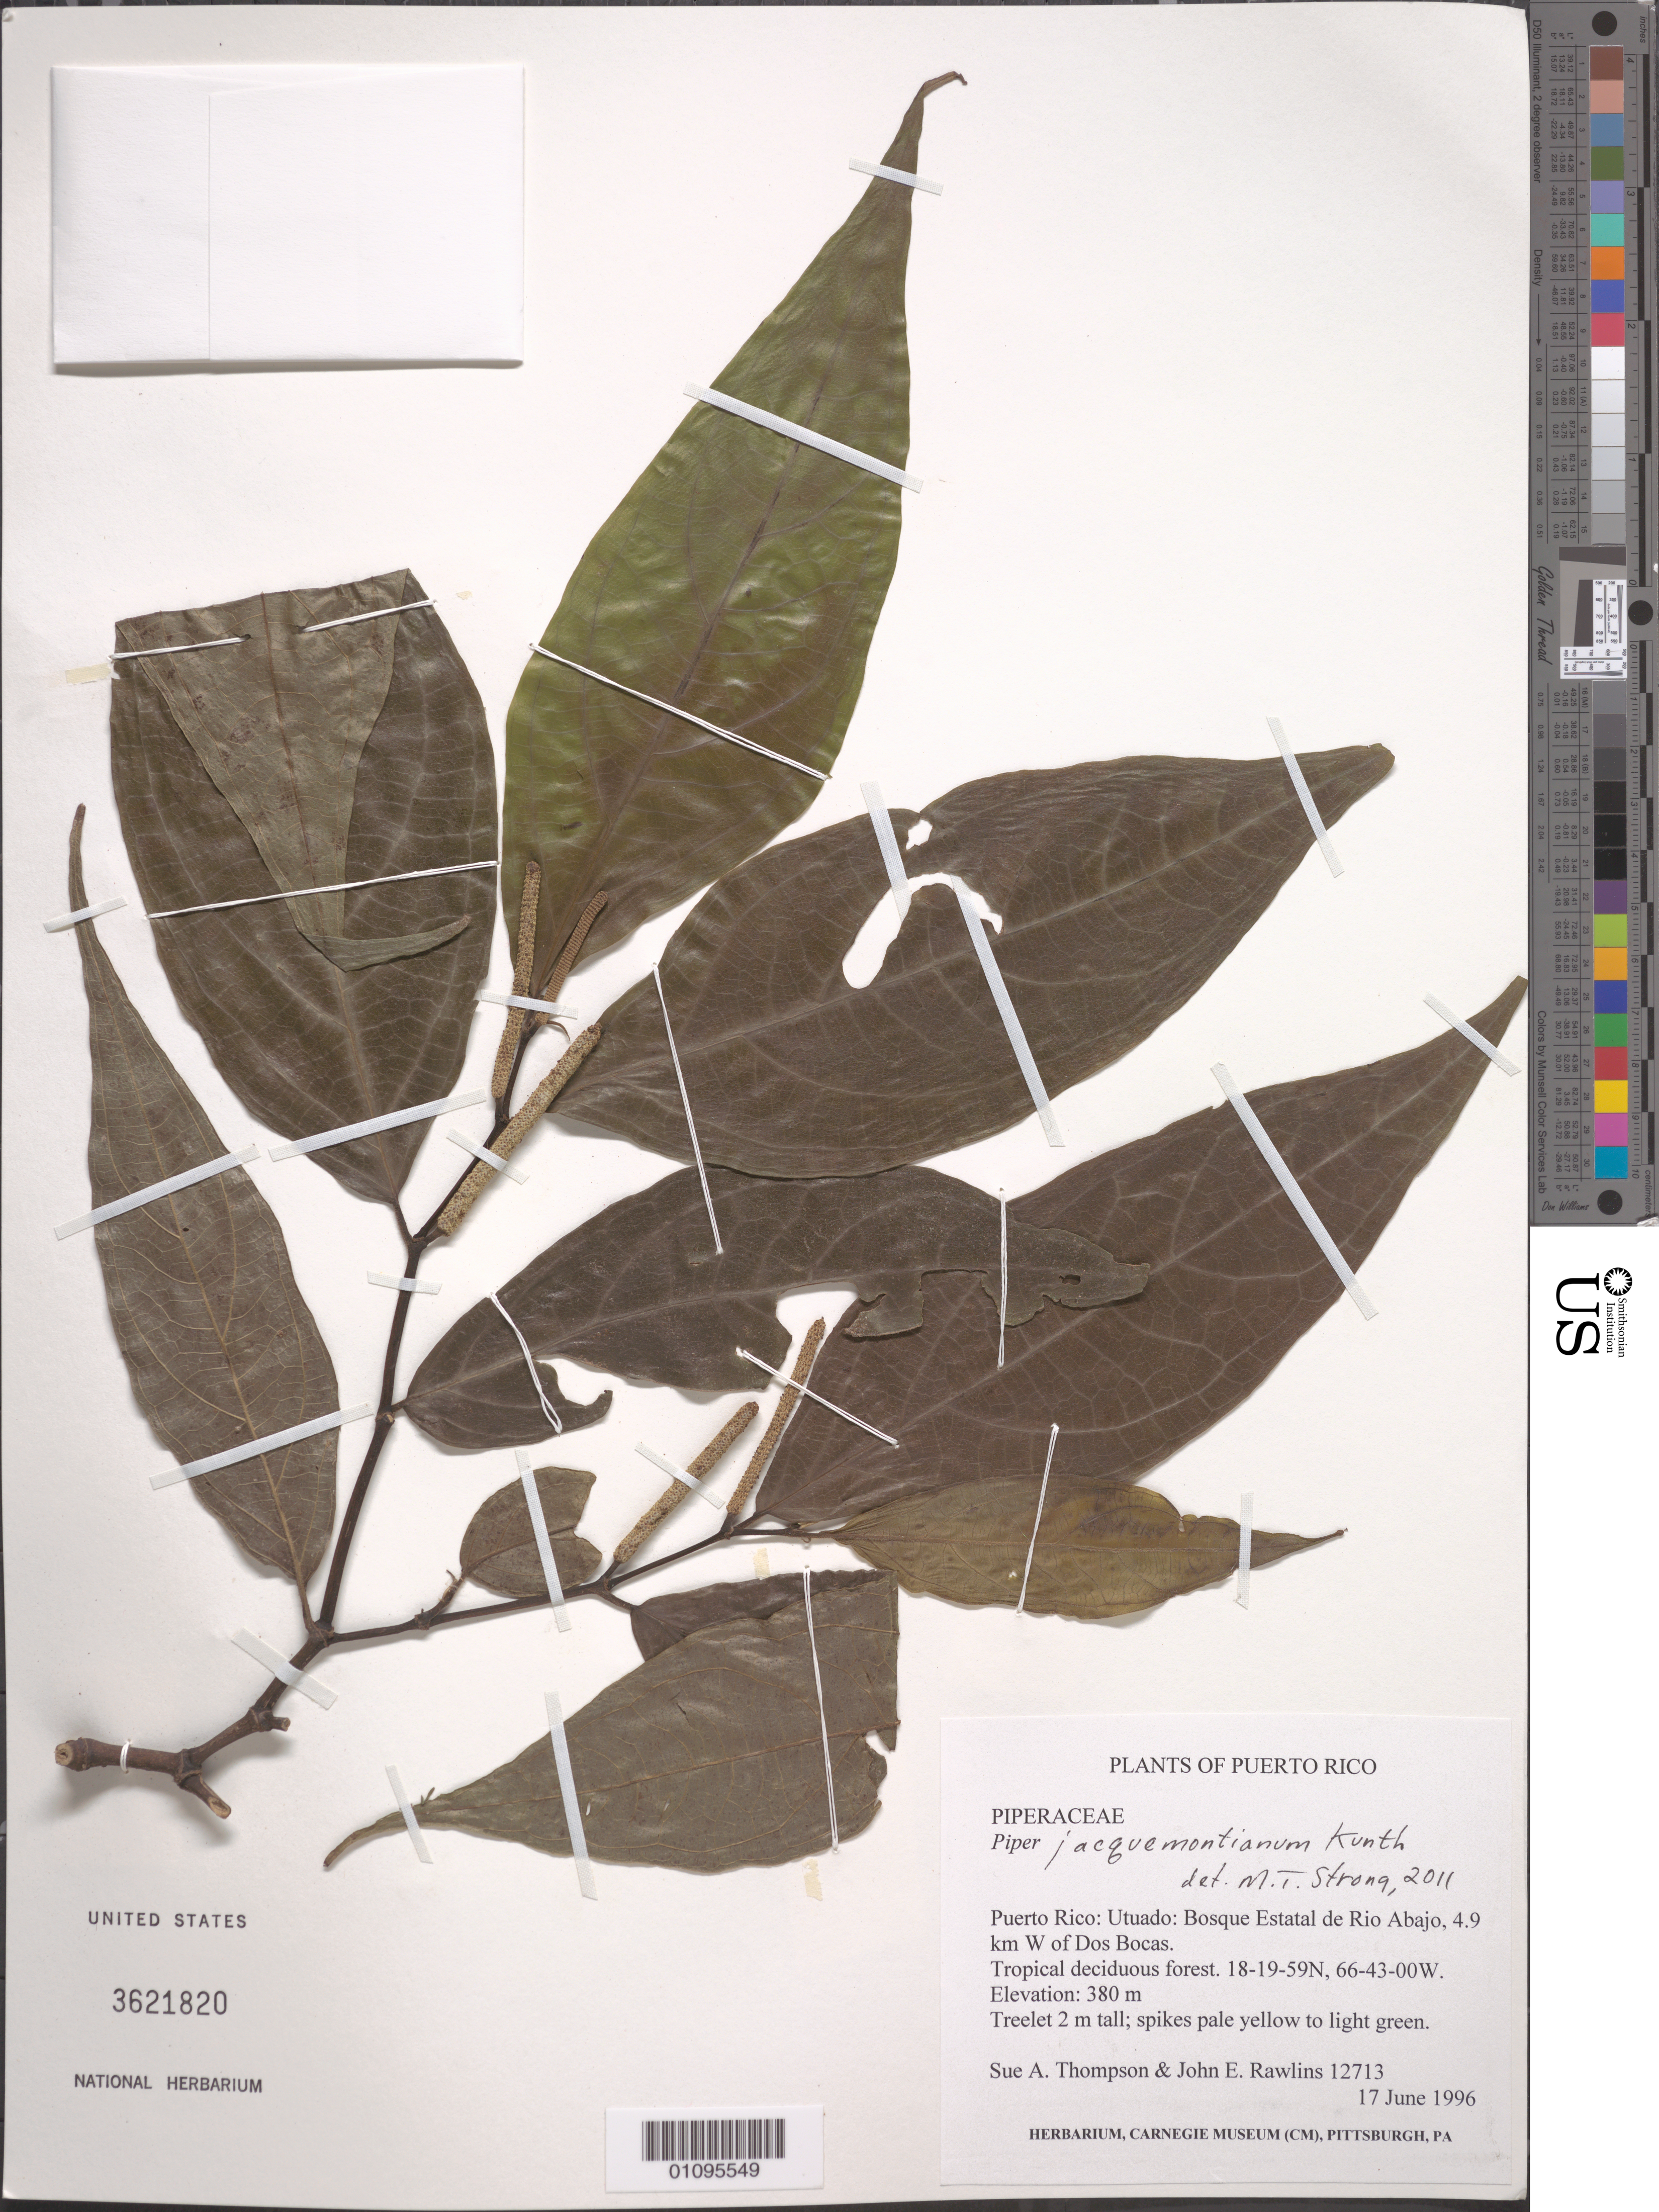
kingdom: Plantae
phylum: Tracheophyta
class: Magnoliopsida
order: Piperales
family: Piperaceae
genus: Piper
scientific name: Piper jacquemontianum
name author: Kunth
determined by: Strong, M. T., (US), Smithsonian Institution - National Museum of Natural History (UNITED STATES)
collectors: S. A. Thompson & J. Rawlins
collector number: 12713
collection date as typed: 17 Jun 1996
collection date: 1996-06-17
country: Puerto Rico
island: Puerto Rico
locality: Utuado: Bosque Estatal de Rio Abajo, 4.9 km W of Dos Bocas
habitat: Tropical deciduous forest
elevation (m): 380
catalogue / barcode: US 3621820